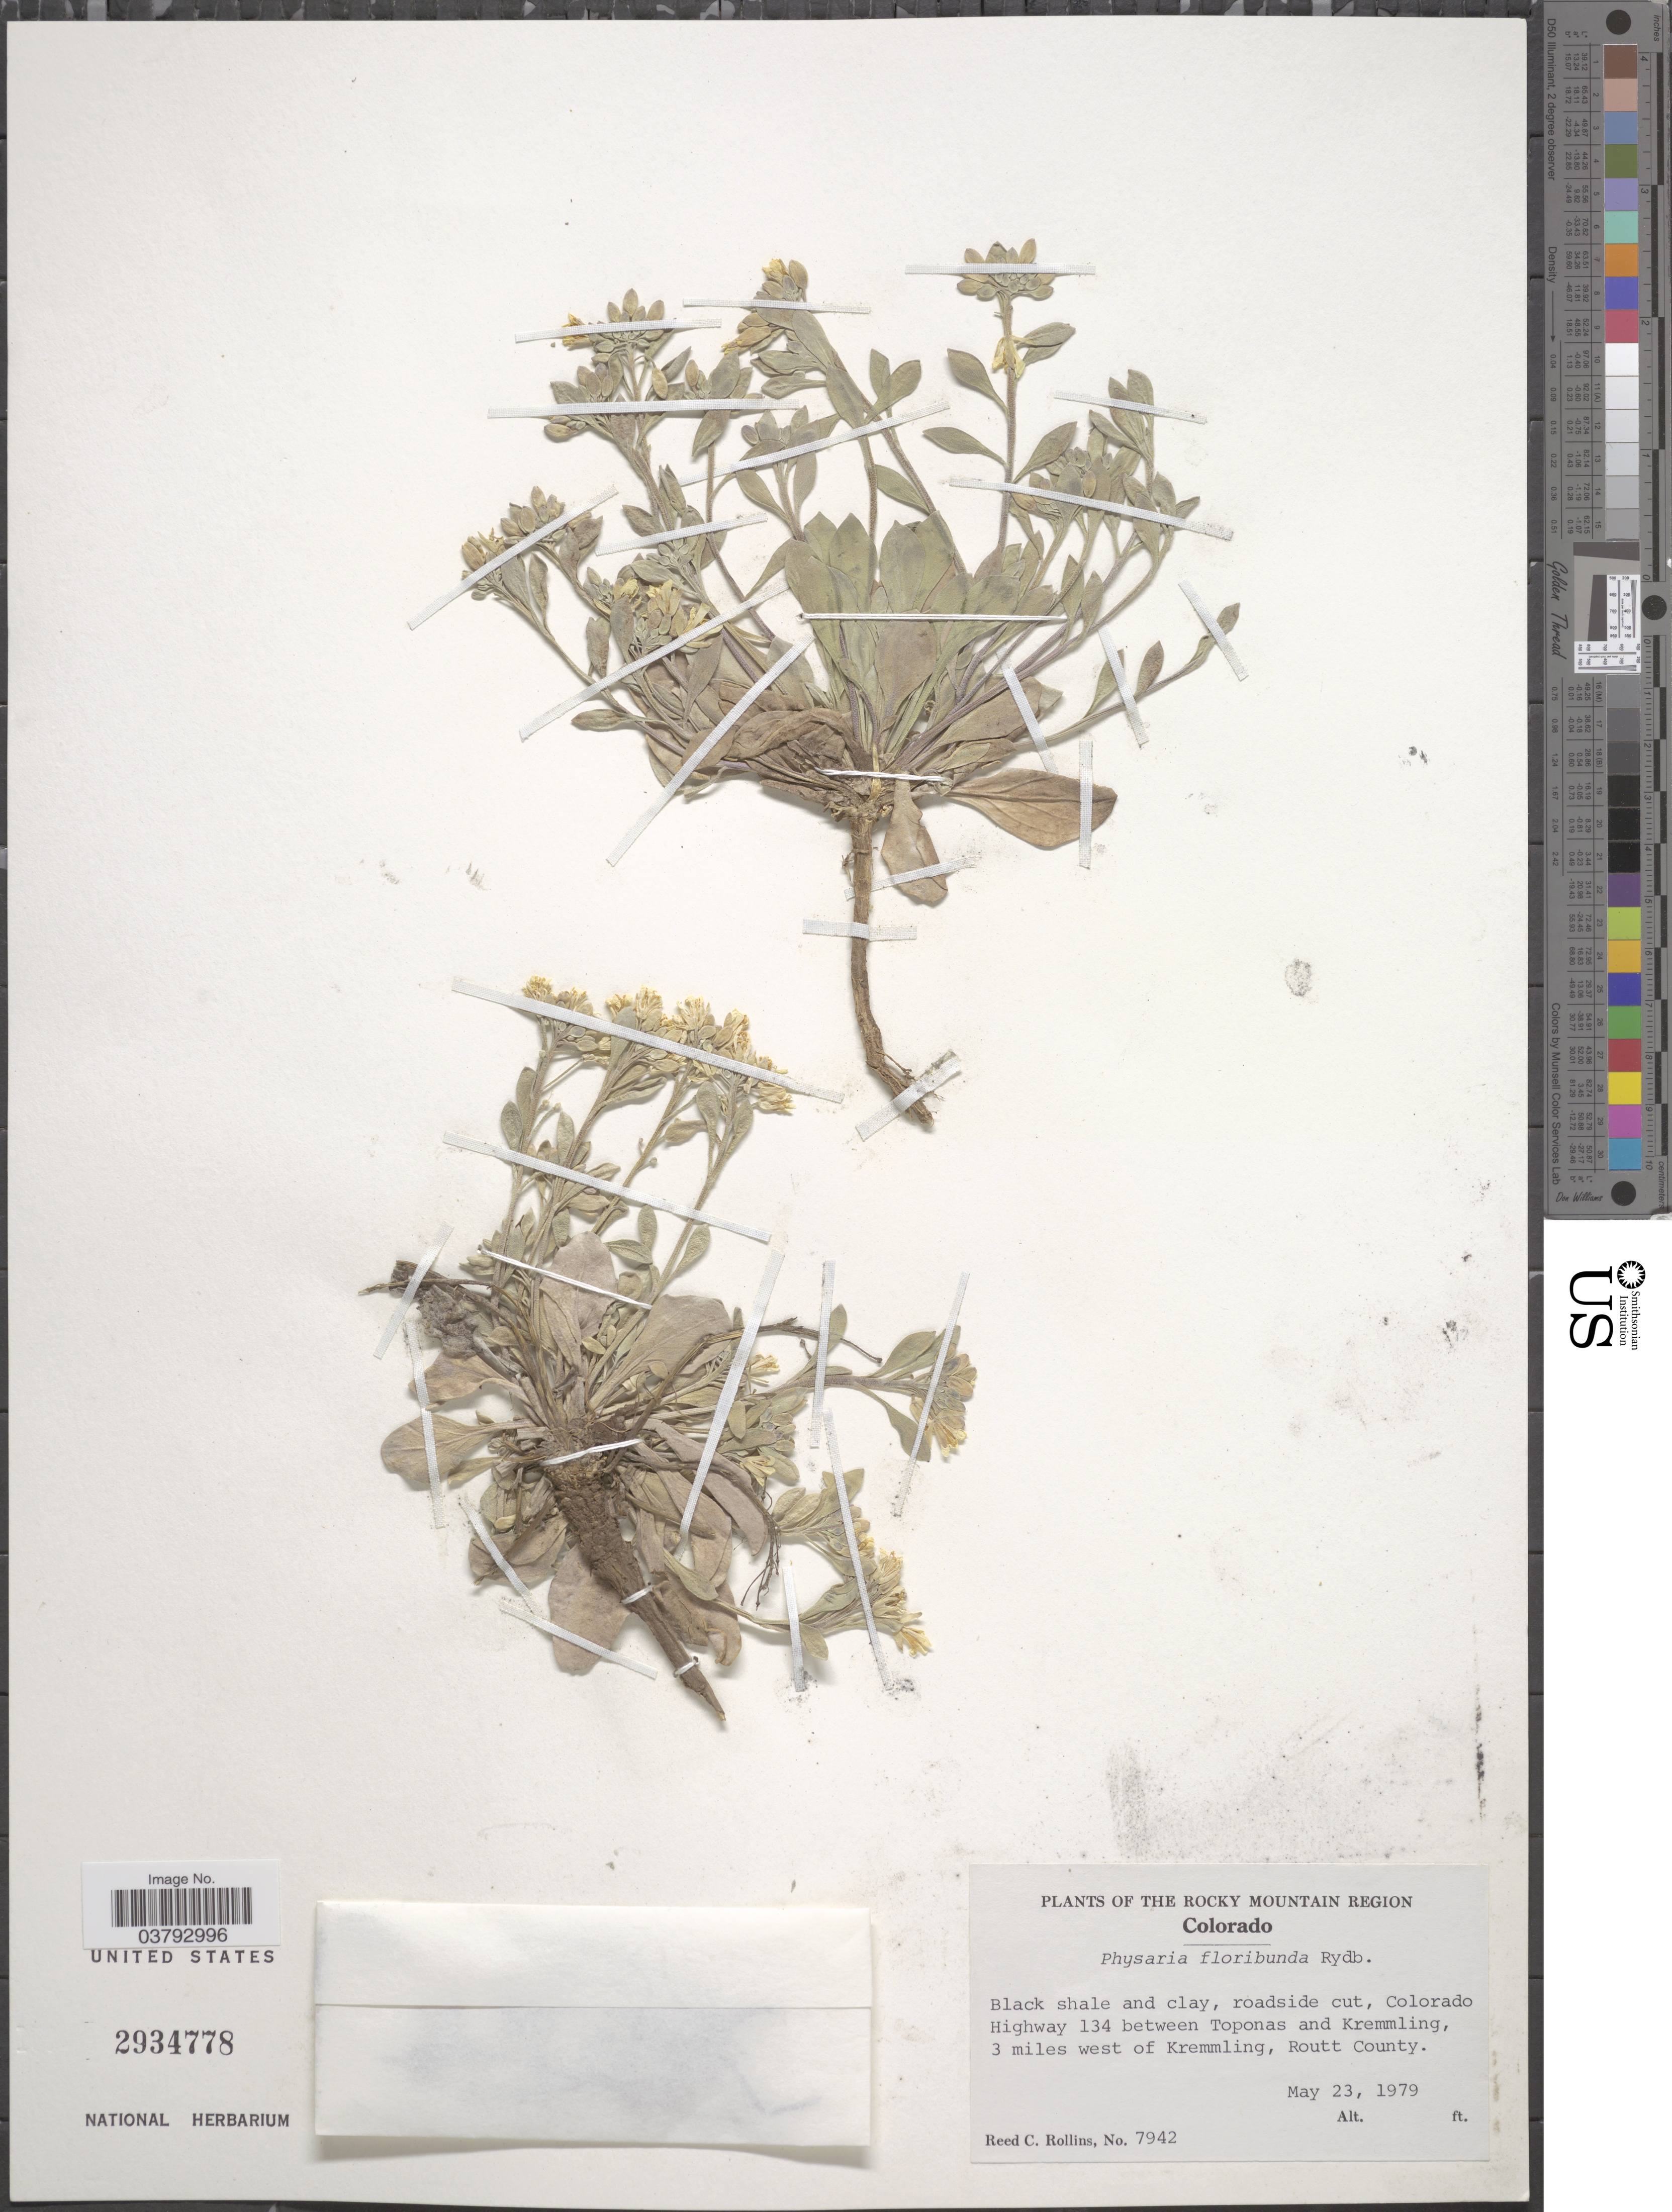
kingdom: Plantae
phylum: Tracheophyta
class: Magnoliopsida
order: Brassicales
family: Brassicaceae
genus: Physaria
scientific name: Physaria floribunda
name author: Rydb.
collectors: R. C. Rollins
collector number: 7942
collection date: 1979-05-23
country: United States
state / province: Colorado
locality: The Rocky Mountain Region. Colorado Highway 134 between Toponas and Kremmling, 3 miles west of Kremmling, Routt County.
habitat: black shale and clay, roadside cut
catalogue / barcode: US 2934778